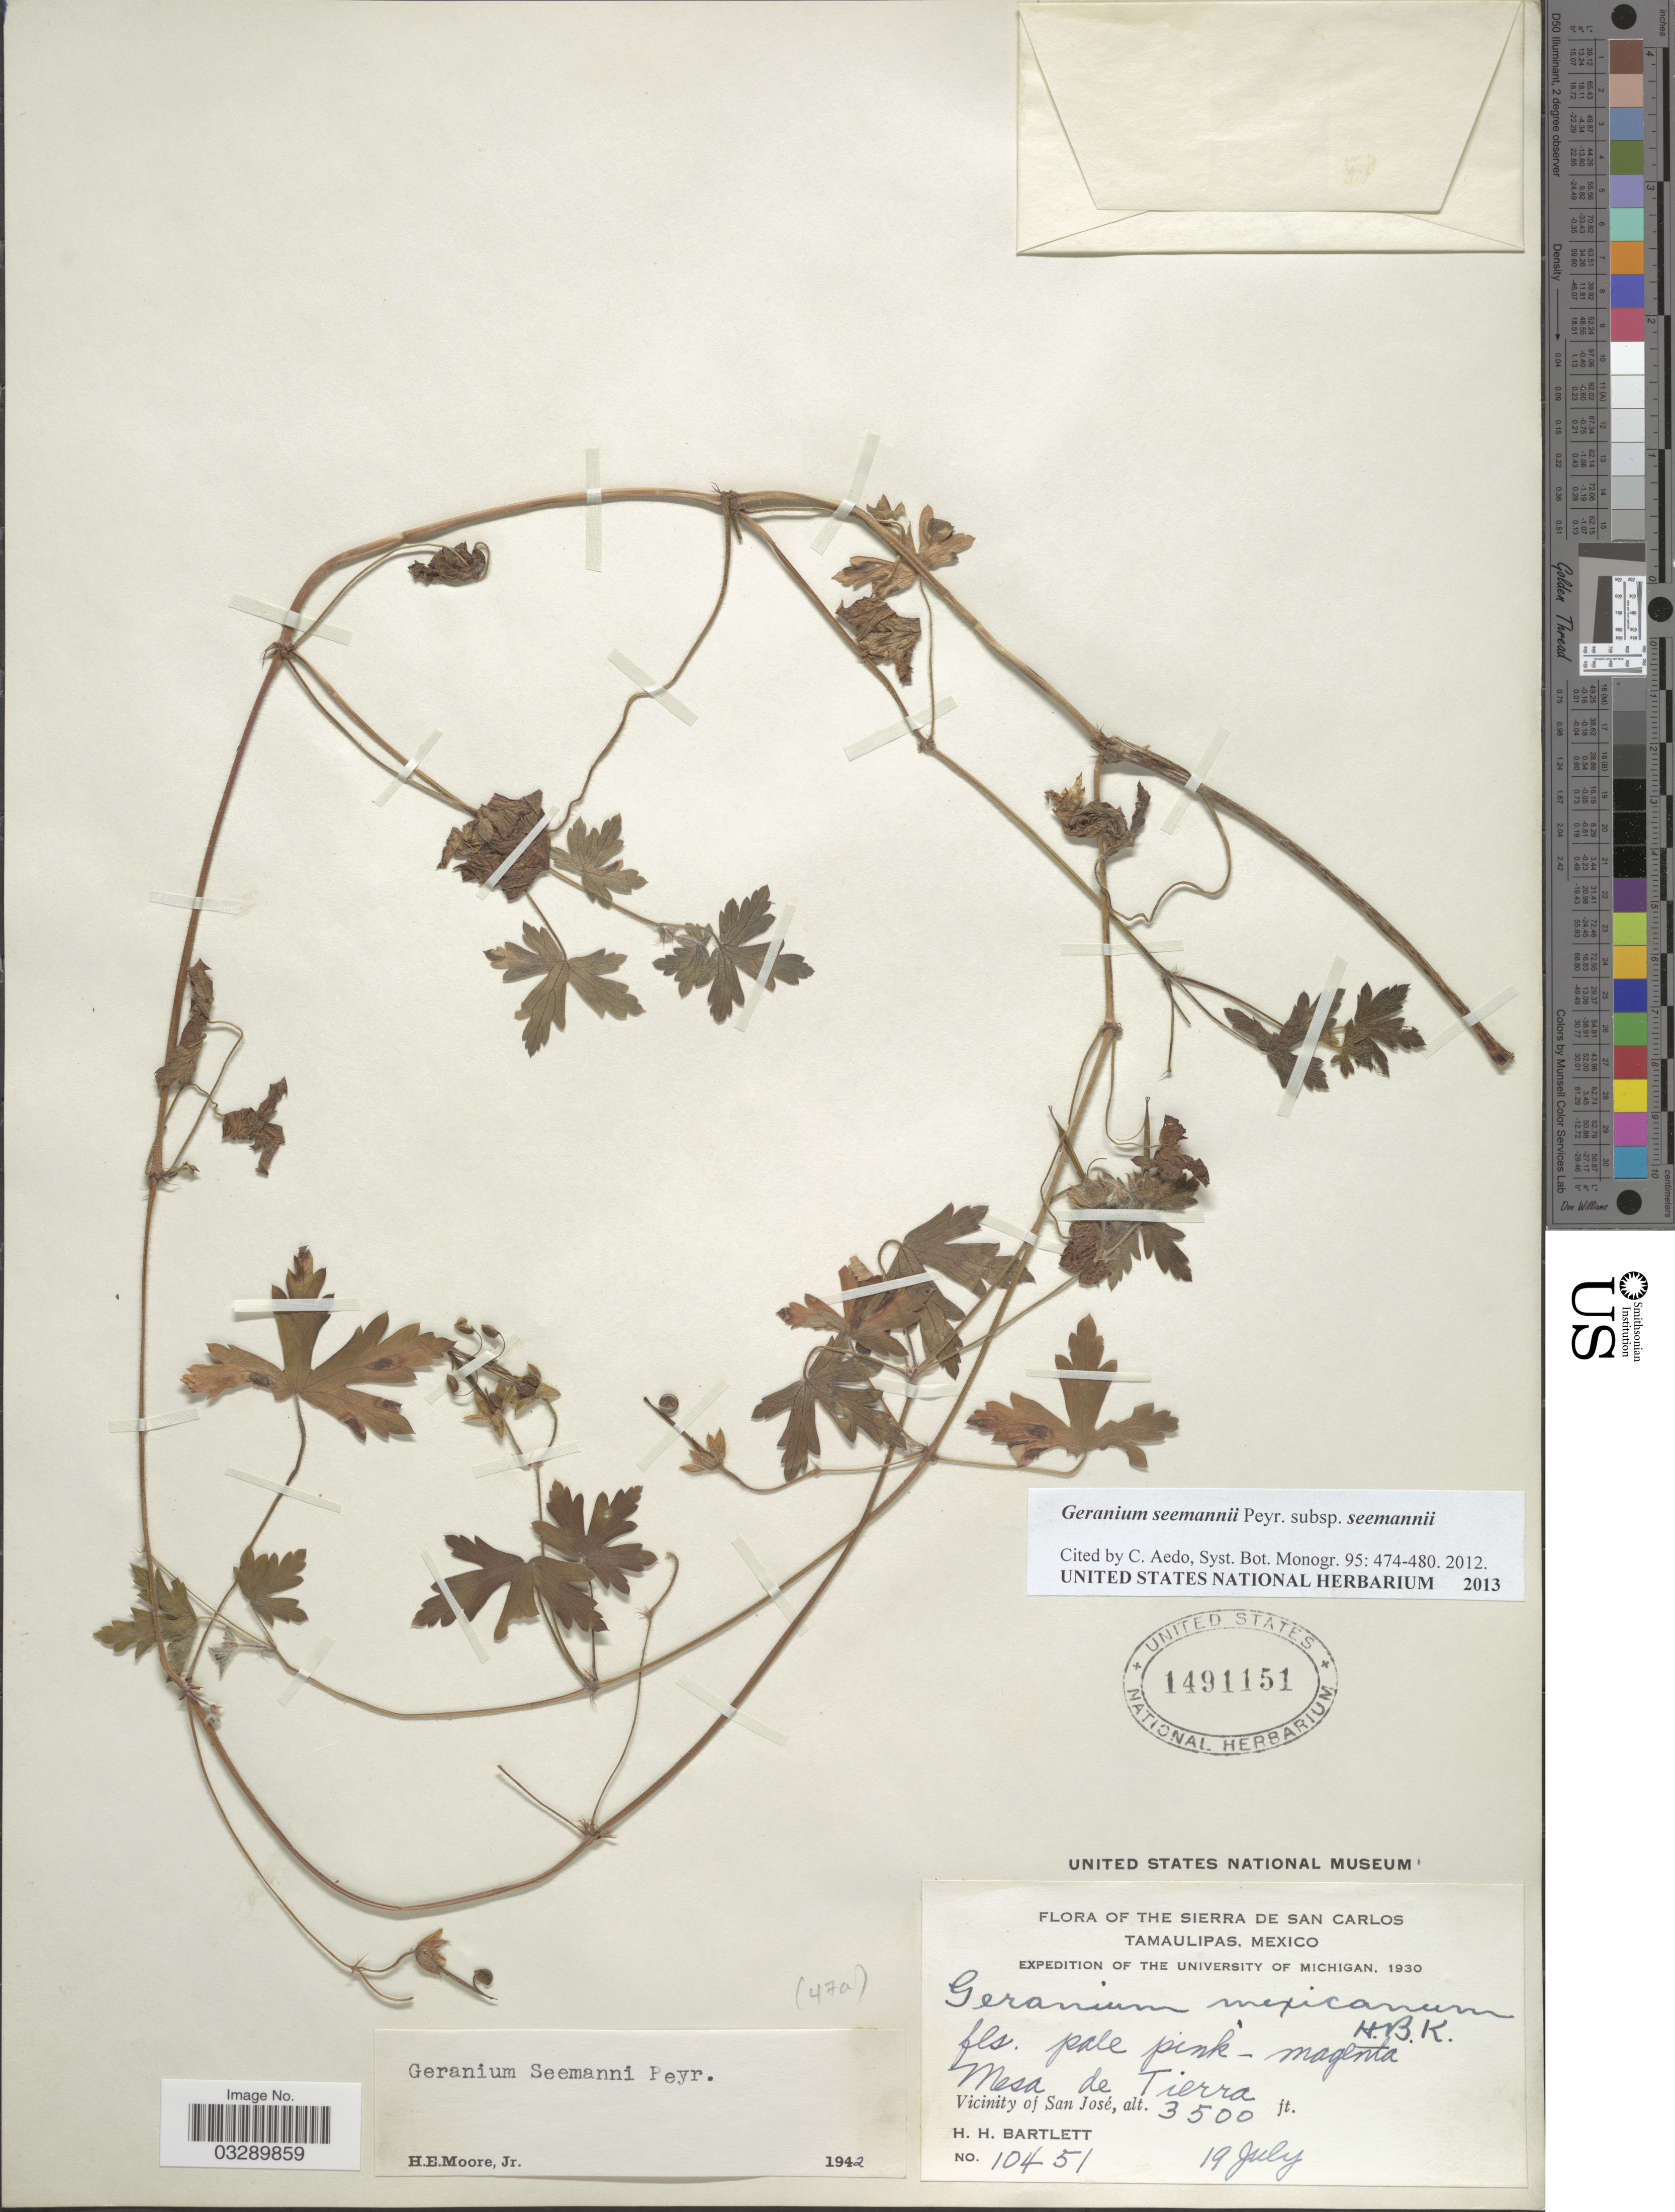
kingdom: Plantae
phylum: Tracheophyta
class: Magnoliopsida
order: Geraniales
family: Geraniaceae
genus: Geranium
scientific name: Geranium seemannii subsp. seemannii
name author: Peyr.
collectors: H. H. Bartlett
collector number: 10451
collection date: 1930-07-19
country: Costa Rica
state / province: San José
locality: The Sierra de San Carlos. Mesa de Tierra. Vicinity of San José.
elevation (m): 1067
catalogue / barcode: US 1491151